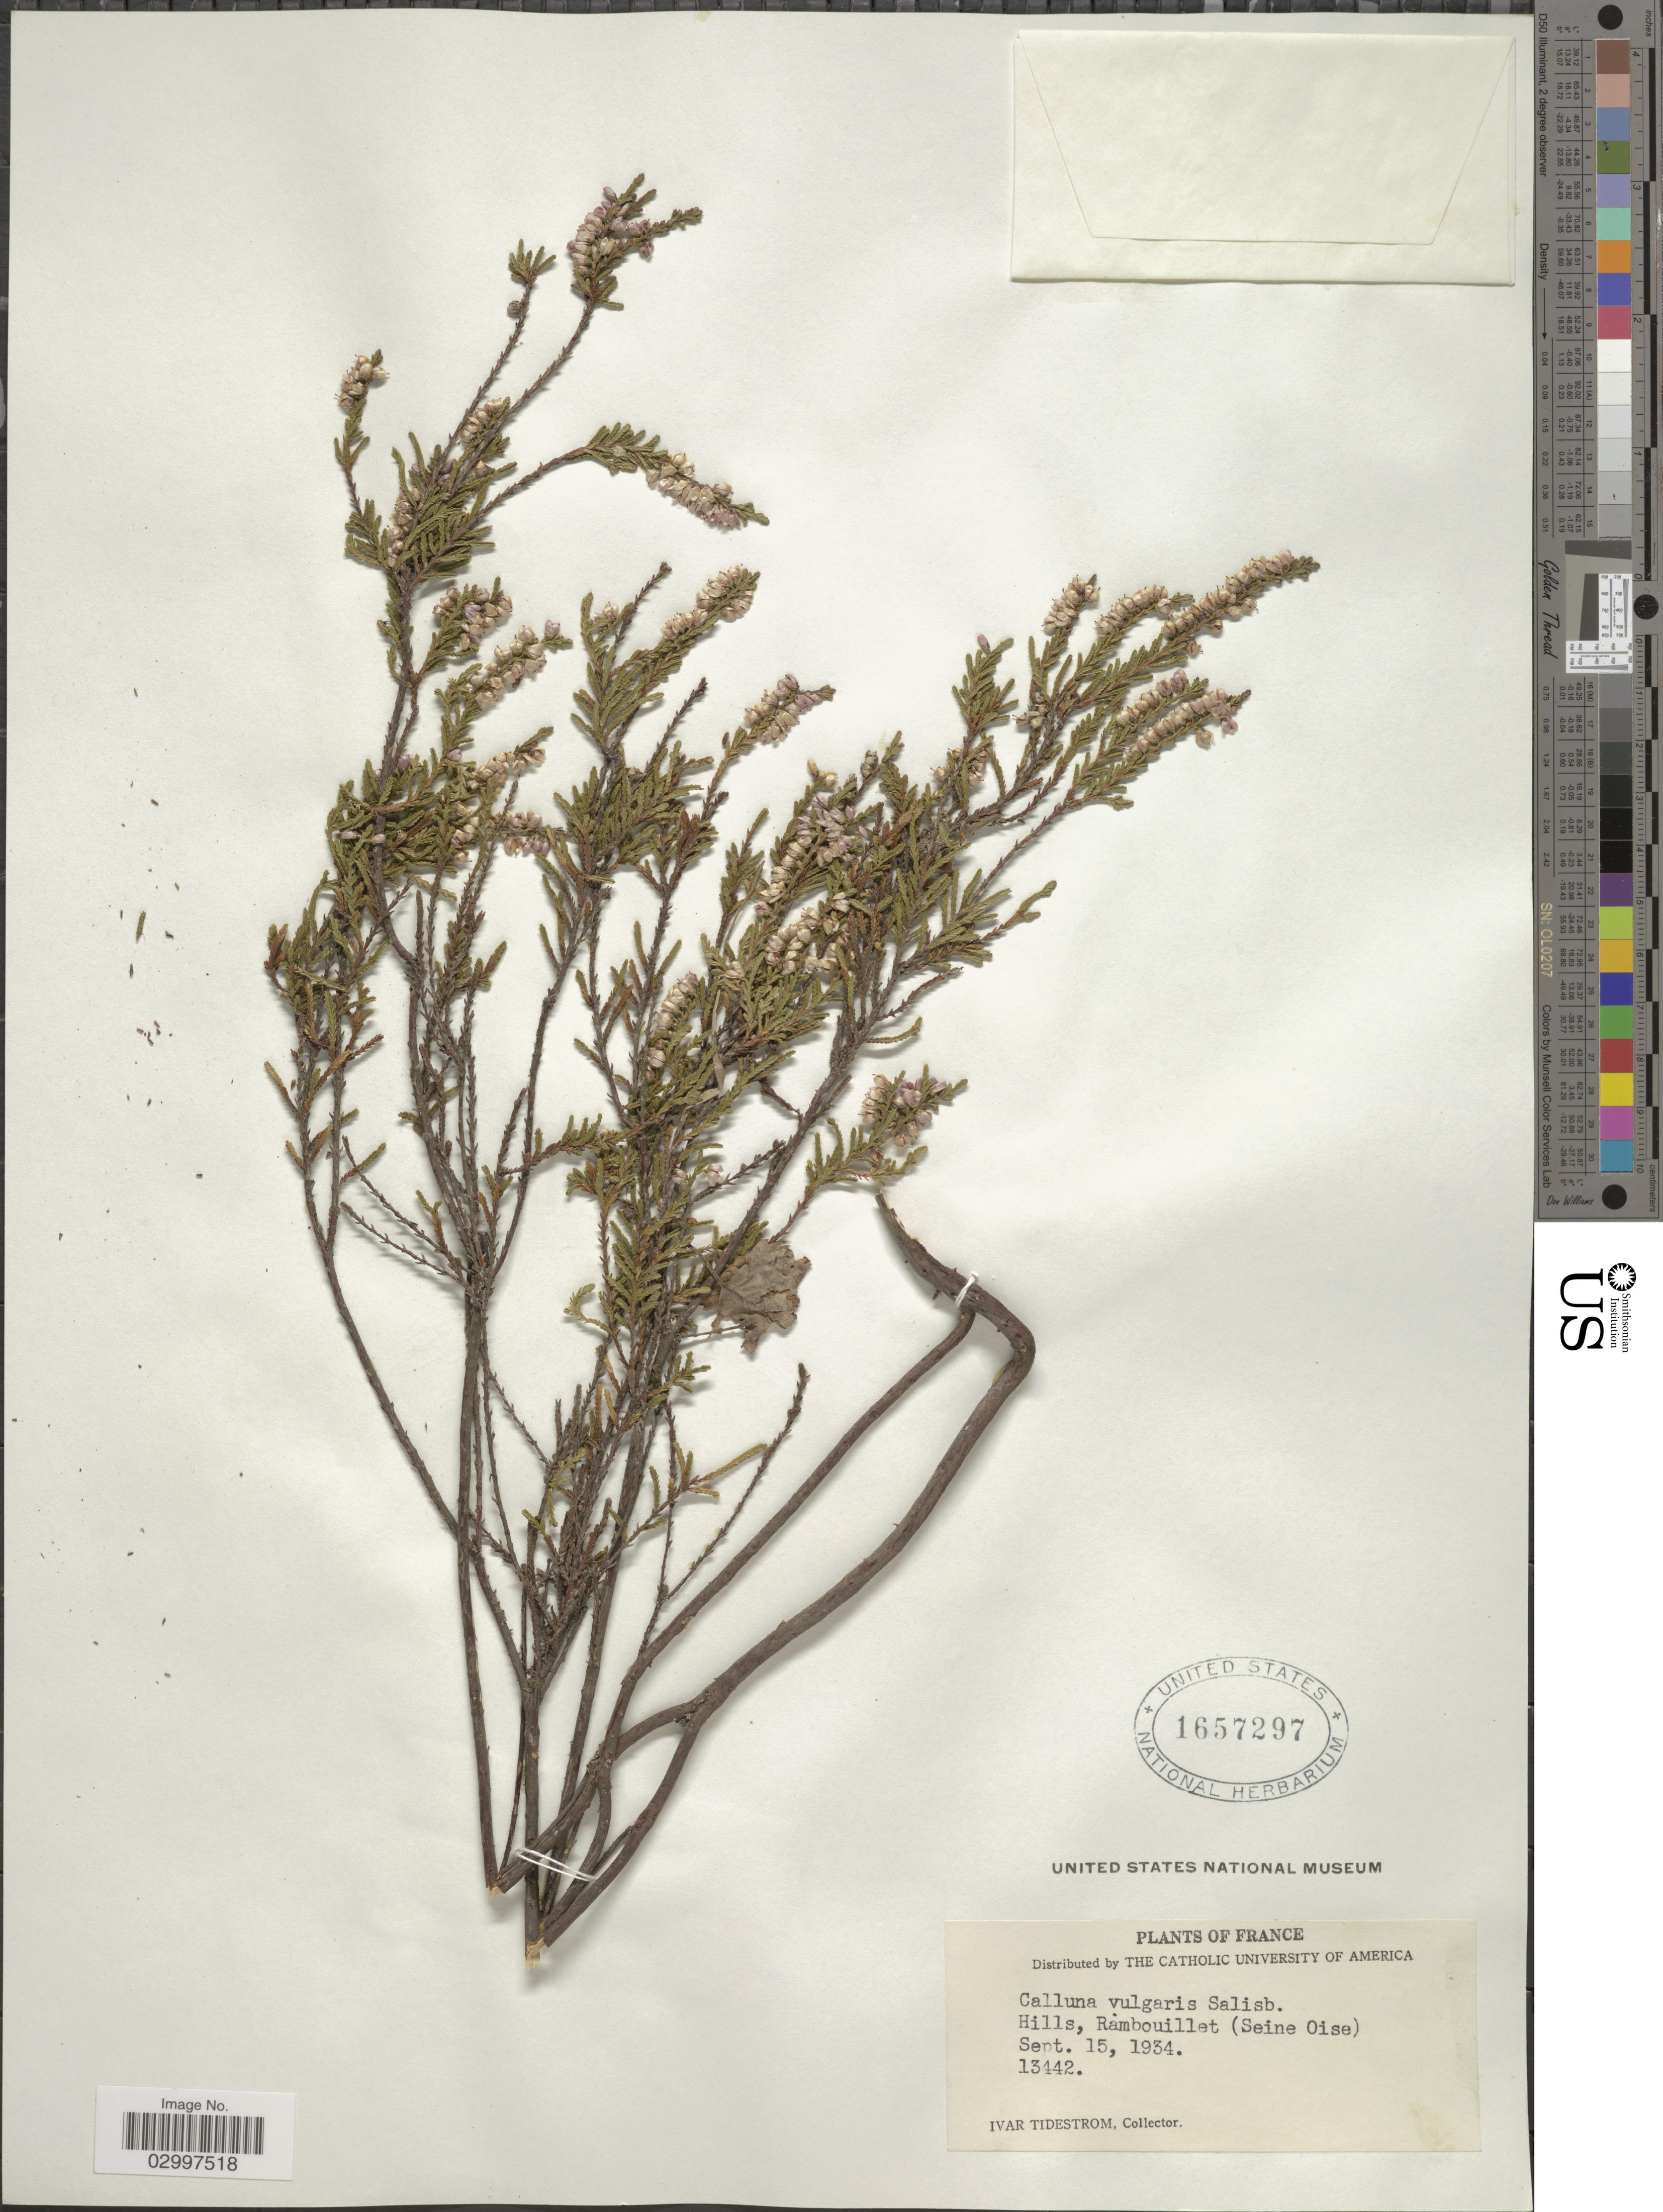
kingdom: Plantae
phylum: Tracheophyta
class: Magnoliopsida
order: Ericales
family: Ericaceae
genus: Calluna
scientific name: Calluna vulgaris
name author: (L.) Hull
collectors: I. F. Tidestrom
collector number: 13442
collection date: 1934-09-15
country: France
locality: Hills, Rambouillet (Seine Oise).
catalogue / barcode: US 1657297